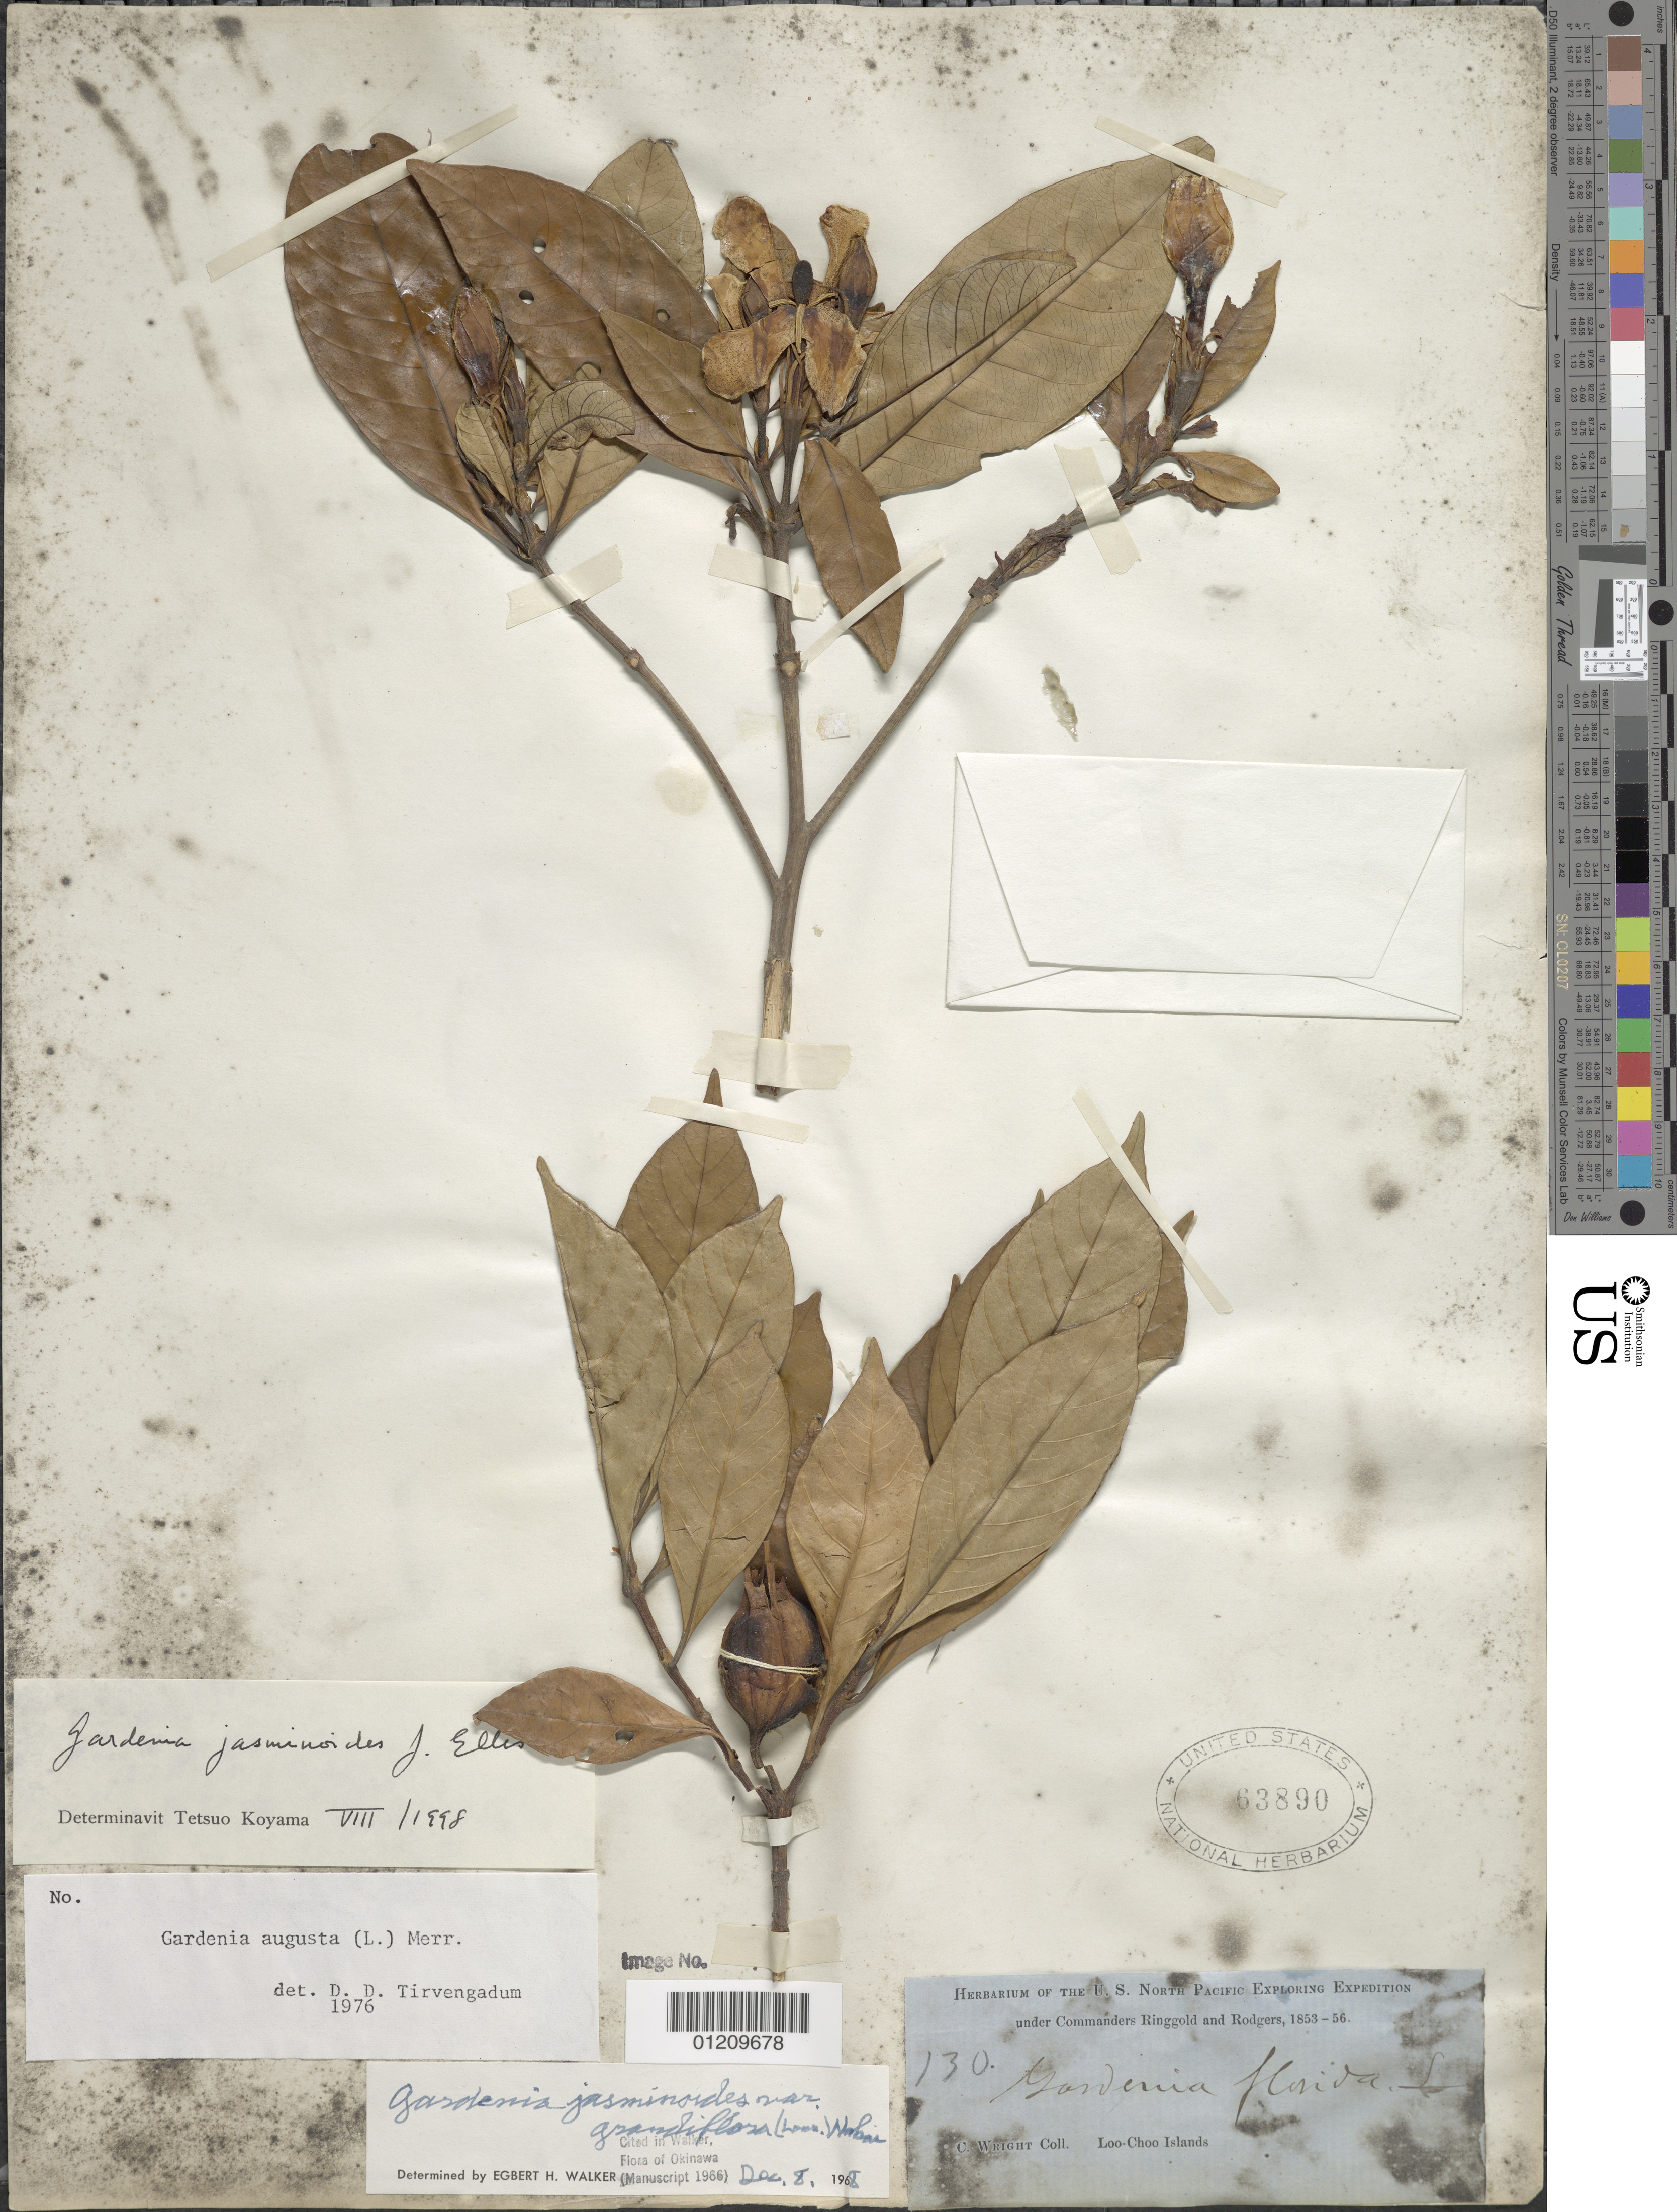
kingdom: Plantae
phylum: Tracheophyta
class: Magnoliopsida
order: Gentianales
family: Rubiaceae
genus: Gardenia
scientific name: Gardenia jasminoides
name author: J. Ellis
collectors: C. Wright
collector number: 130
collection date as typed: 1853 to -- --- 1856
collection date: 1853/1856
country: Japan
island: Ryukyu Islands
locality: Loo Choo Islands.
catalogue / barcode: US 63890